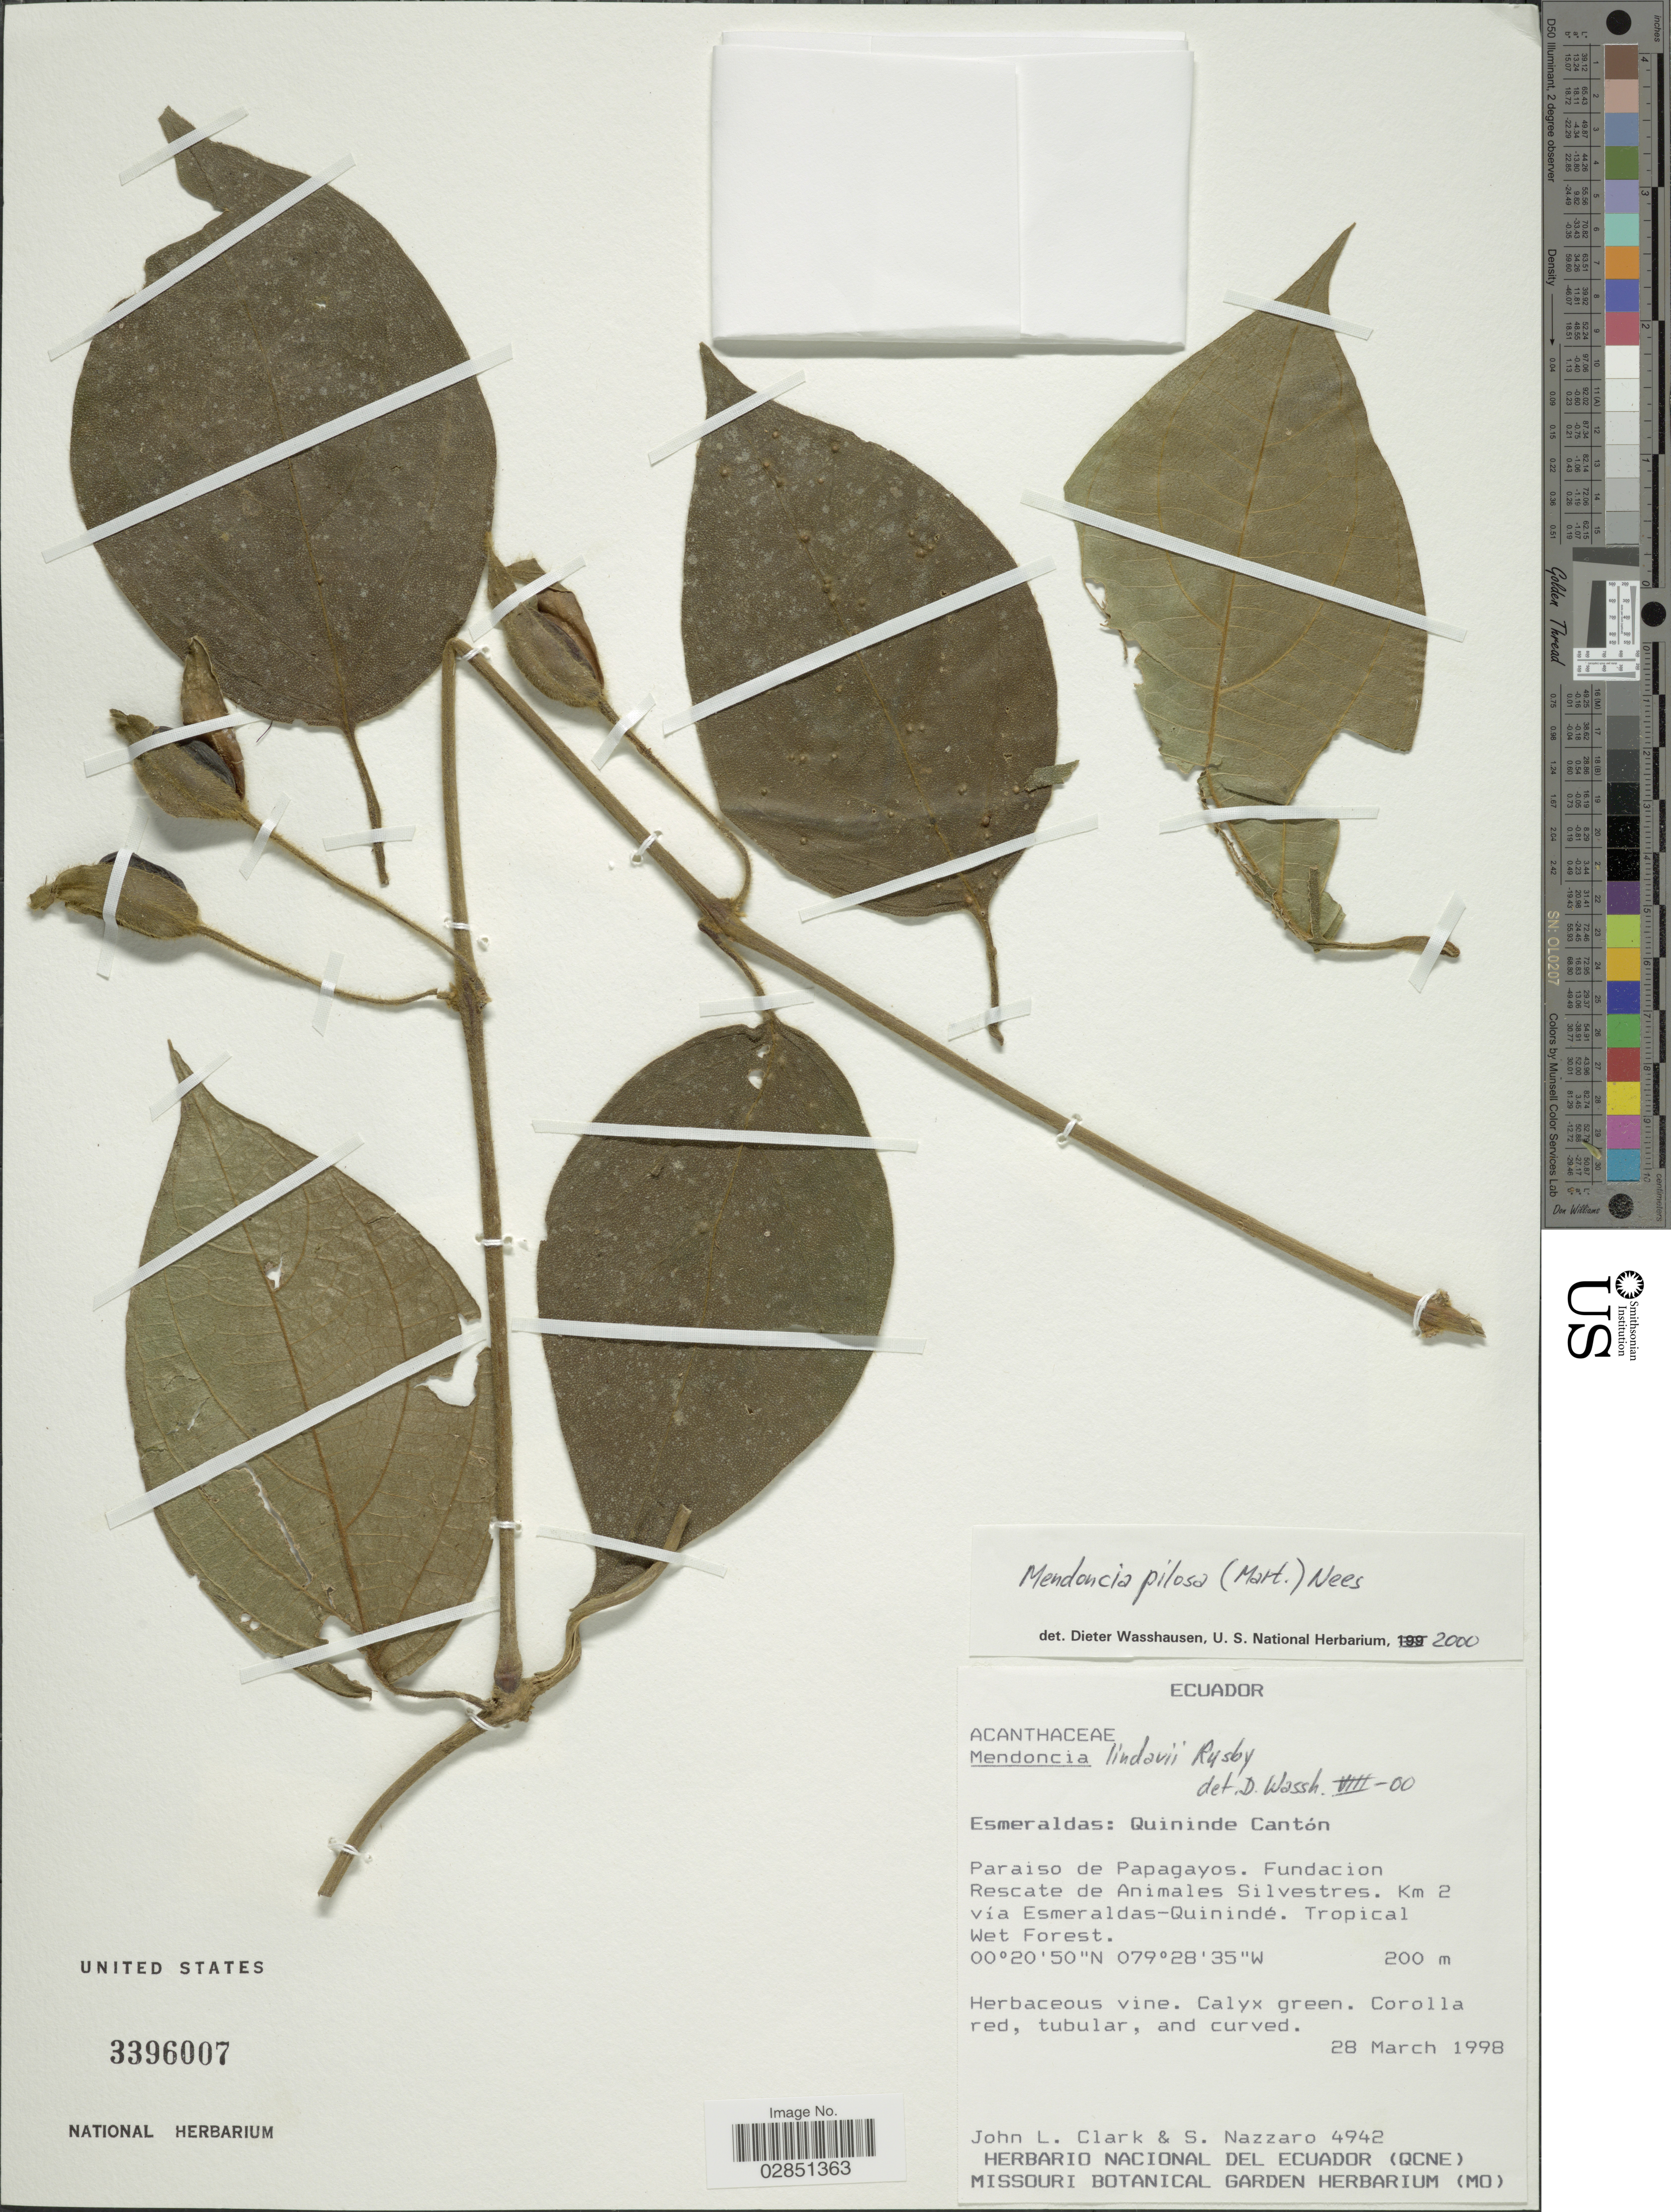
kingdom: Plantae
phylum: Tracheophyta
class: Magnoliopsida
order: Lamiales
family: Acanthaceae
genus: Mendoncia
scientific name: Mendoncia pilosa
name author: Mart.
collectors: J. L. Clark & S. Nazzaro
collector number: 4942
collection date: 1998-03-28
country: Ecuador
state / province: Esmeraldas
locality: Quininde Cantón. Paraiso de Papagayos. Fundacion Rescate de Animales Silvestres. Km 2 vía Esmeraldas-Quinindé.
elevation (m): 200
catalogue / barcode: US 3396007